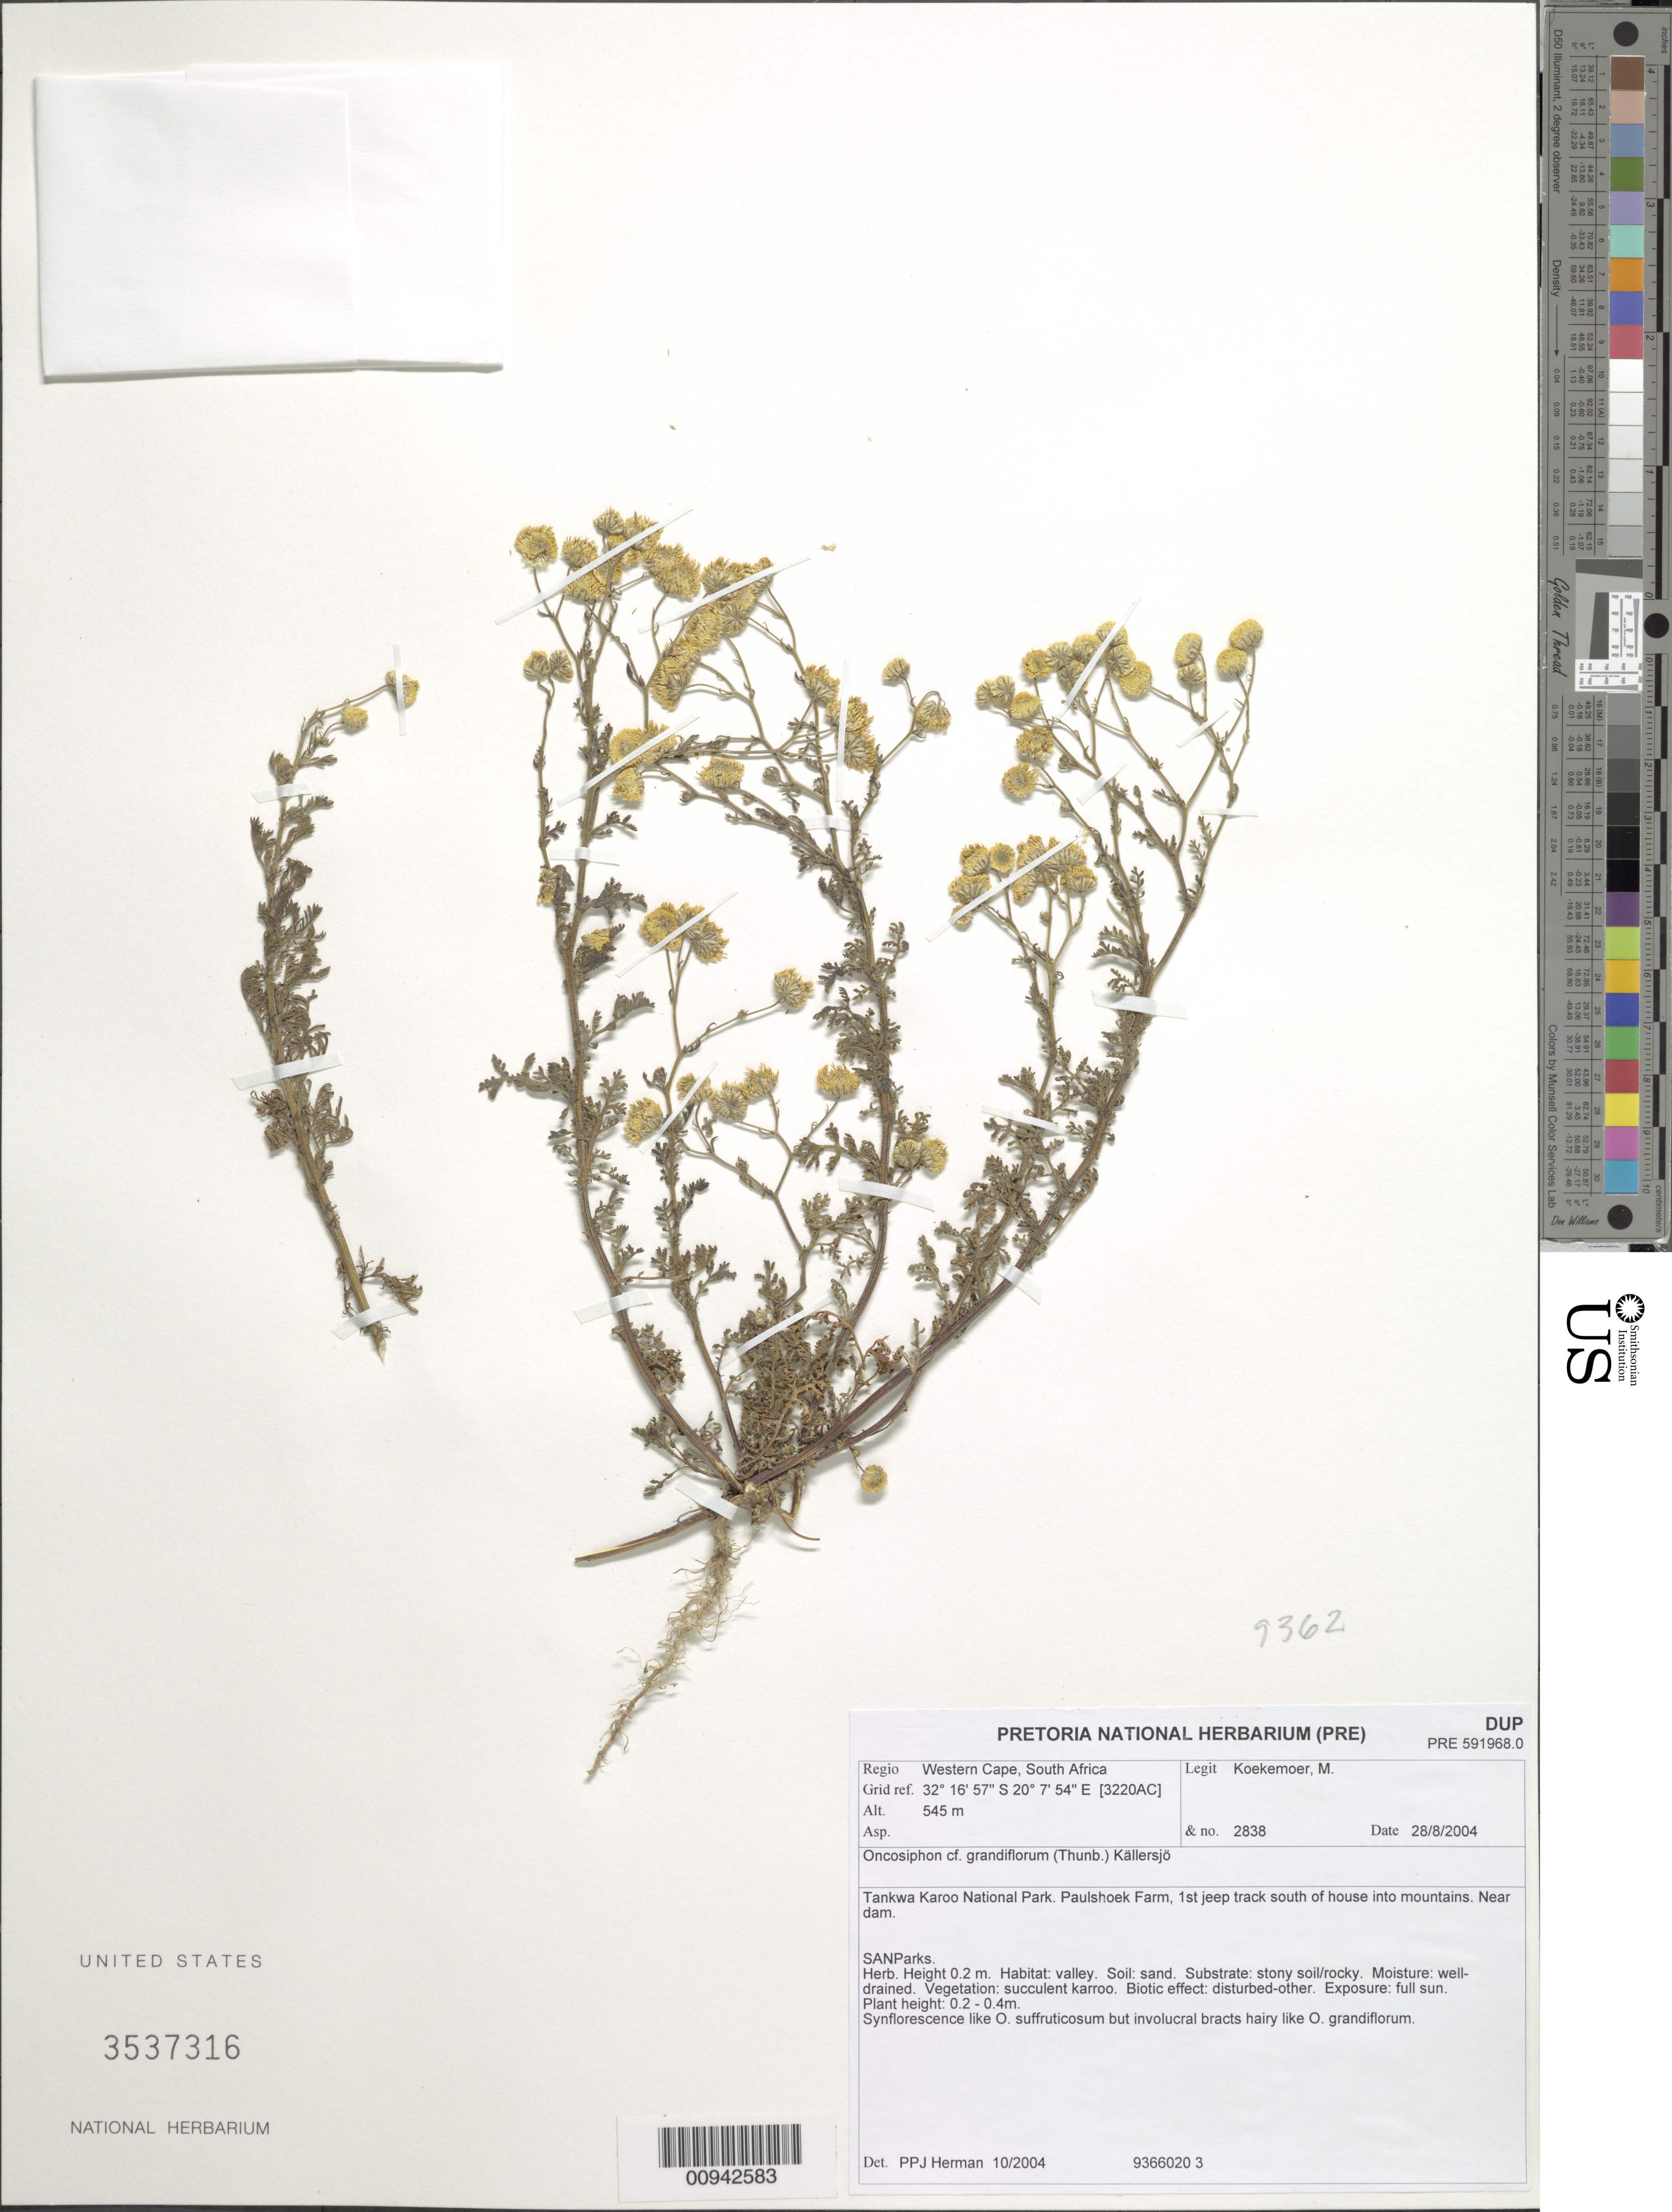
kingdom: Plantae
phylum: Tracheophyta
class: Magnoliopsida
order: Asterales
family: Asteraceae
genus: Oncosiphon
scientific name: Oncosiphon grandiflorum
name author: (Thunb.) Källersjö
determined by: Herman, P. P. J.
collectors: M. Koekemoer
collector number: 2838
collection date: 2004-08-28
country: South Africa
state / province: Western Cape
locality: Tankwa Karoo National Park. Paulshoek Farm, first jeep track south of house into mountains. Near dam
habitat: Valley. Soil:sand. Substrate: stony soil/rocky. Well-drained. Succulent karroo. Biotic effect: disturbed-other. Full sun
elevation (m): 545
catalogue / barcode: US 3537316